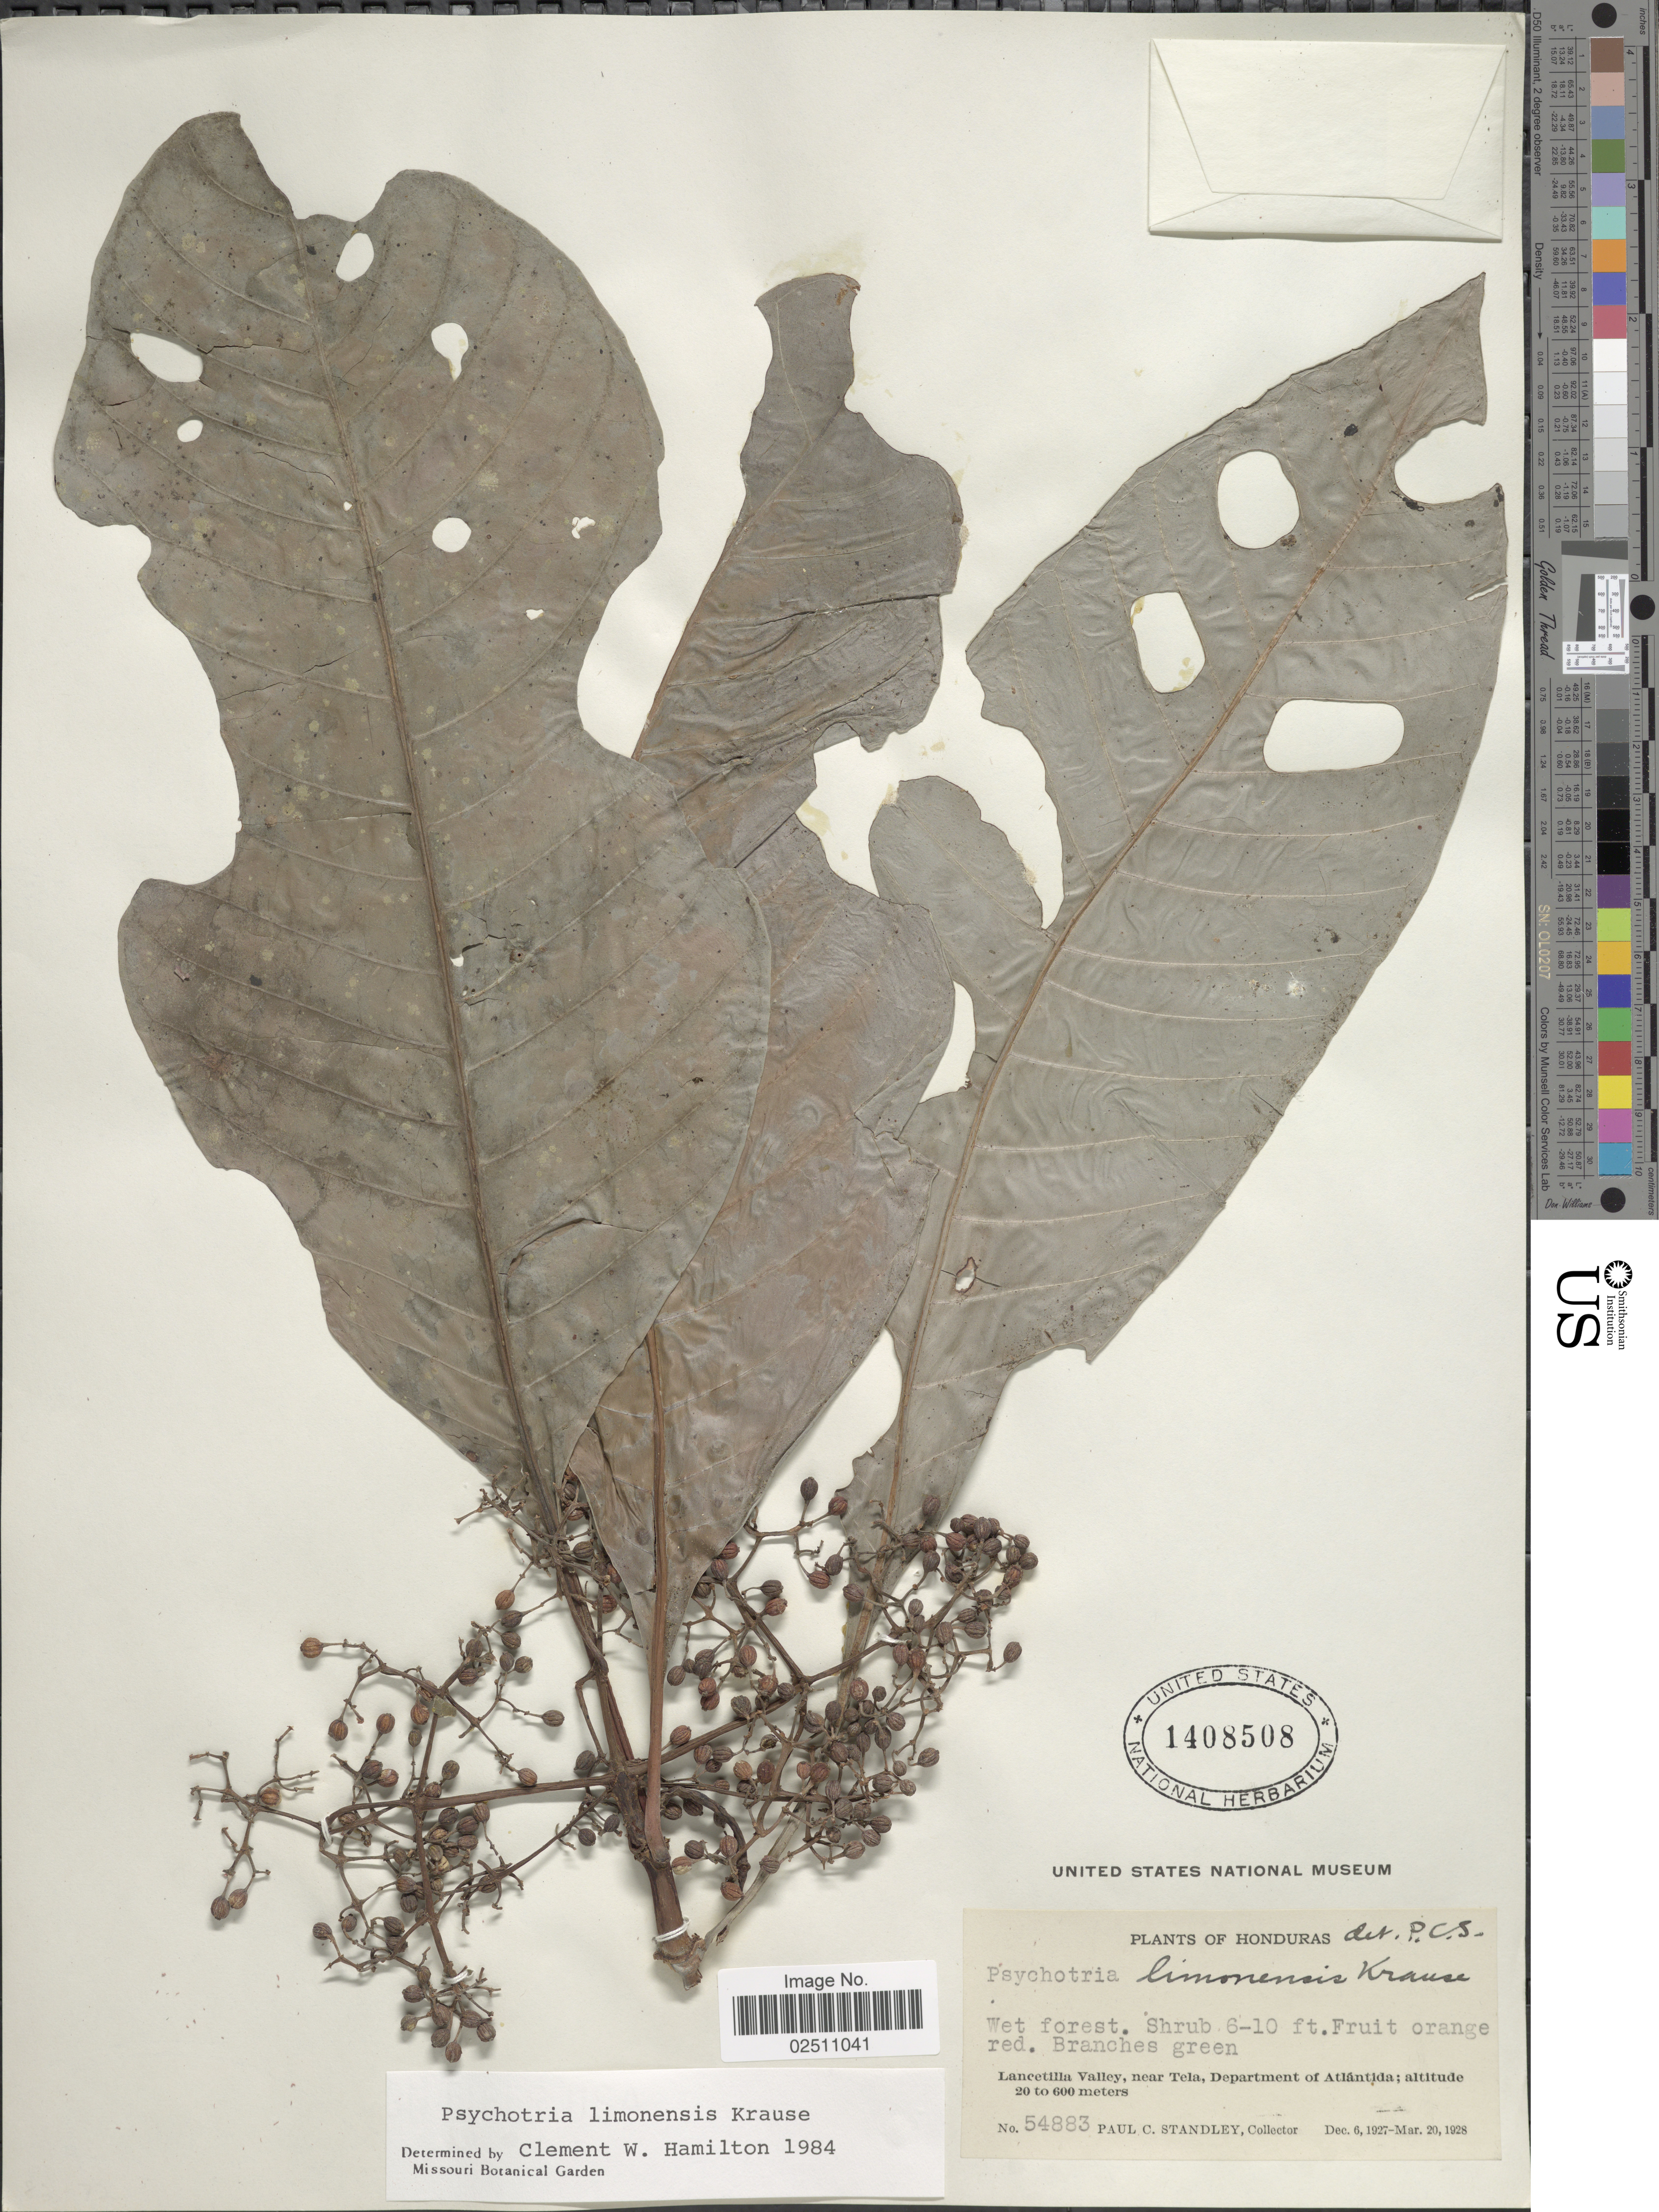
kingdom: Plantae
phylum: Tracheophyta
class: Magnoliopsida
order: Gentianales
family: Rubiaceae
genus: Psychotria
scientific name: Psychotria limonensis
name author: K. Krause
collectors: P. C. Standley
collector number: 54883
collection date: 1927-12-06/1928-03-20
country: Honduras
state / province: Atlántida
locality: Lancetilla Valley, near Tela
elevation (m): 20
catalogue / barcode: US 1408508